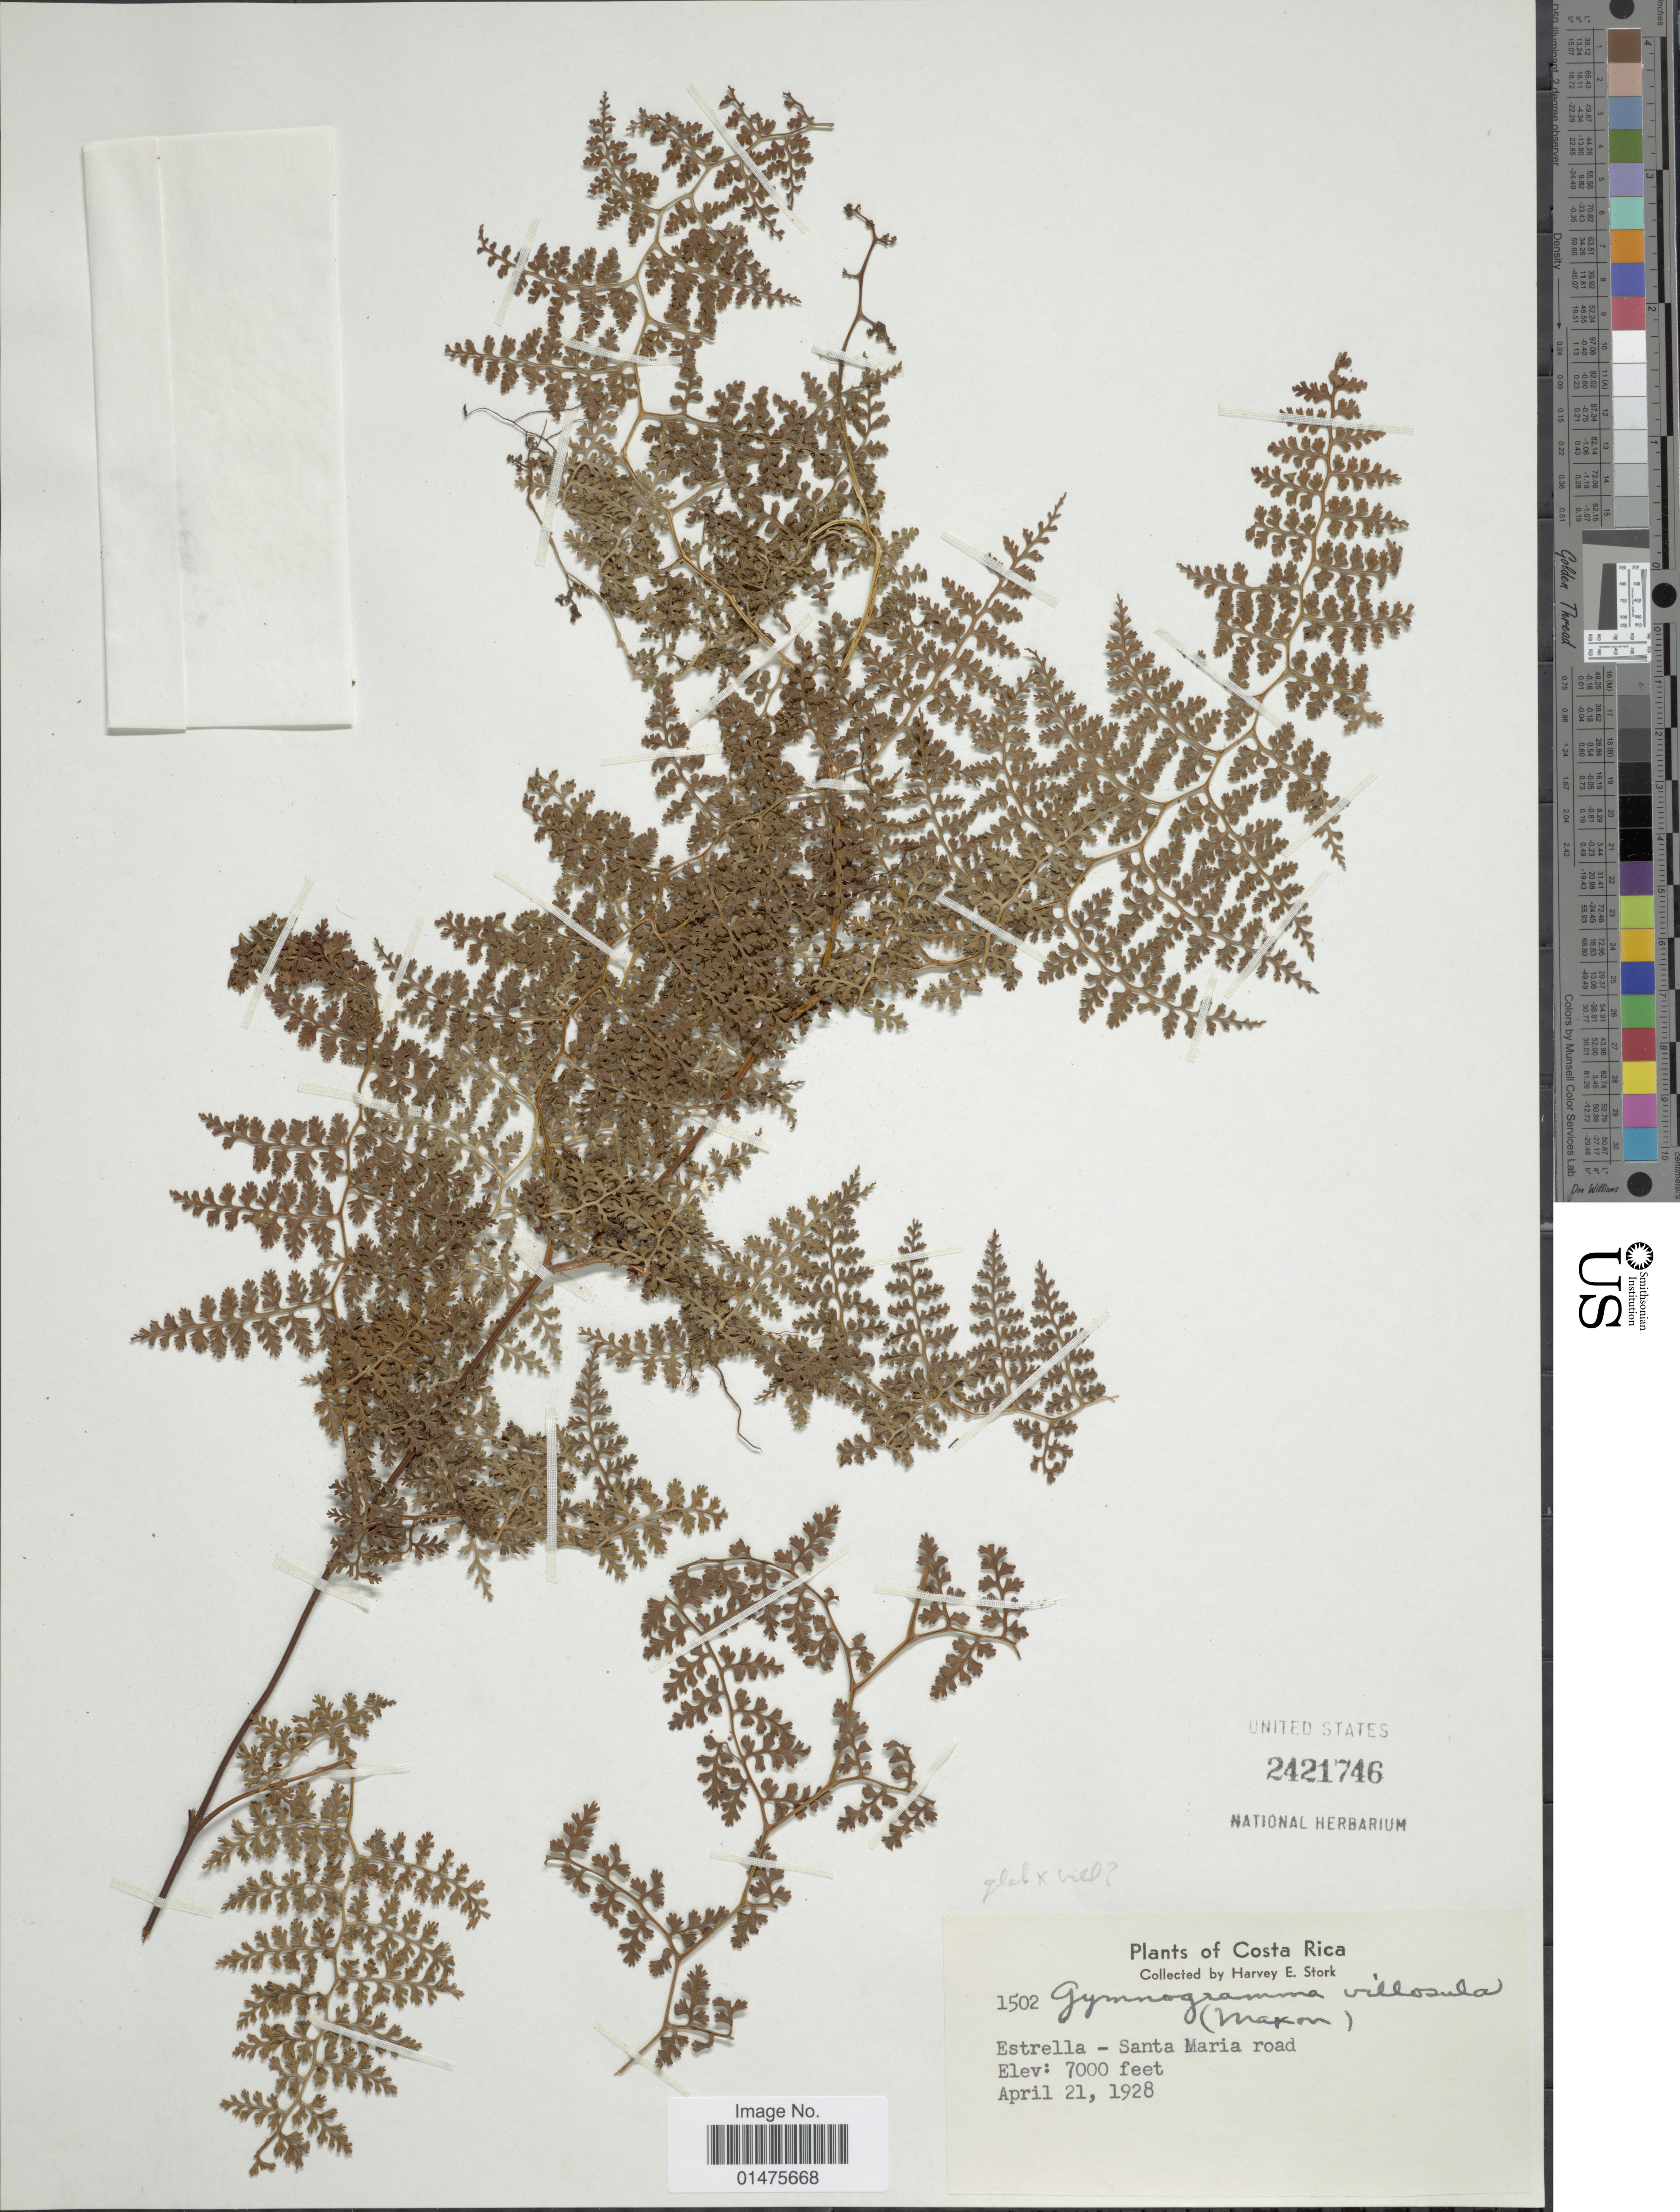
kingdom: Plantae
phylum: Tracheophyta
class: Polypodiopsida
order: Polypodiales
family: Pteridaceae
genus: Jamesonia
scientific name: Jamesonia villosula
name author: (Maxon)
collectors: H. E. Stork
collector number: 1502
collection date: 1928-04-21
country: Costa Rica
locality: Estrella - Santa maria road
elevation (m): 2134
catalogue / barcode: US 2421746